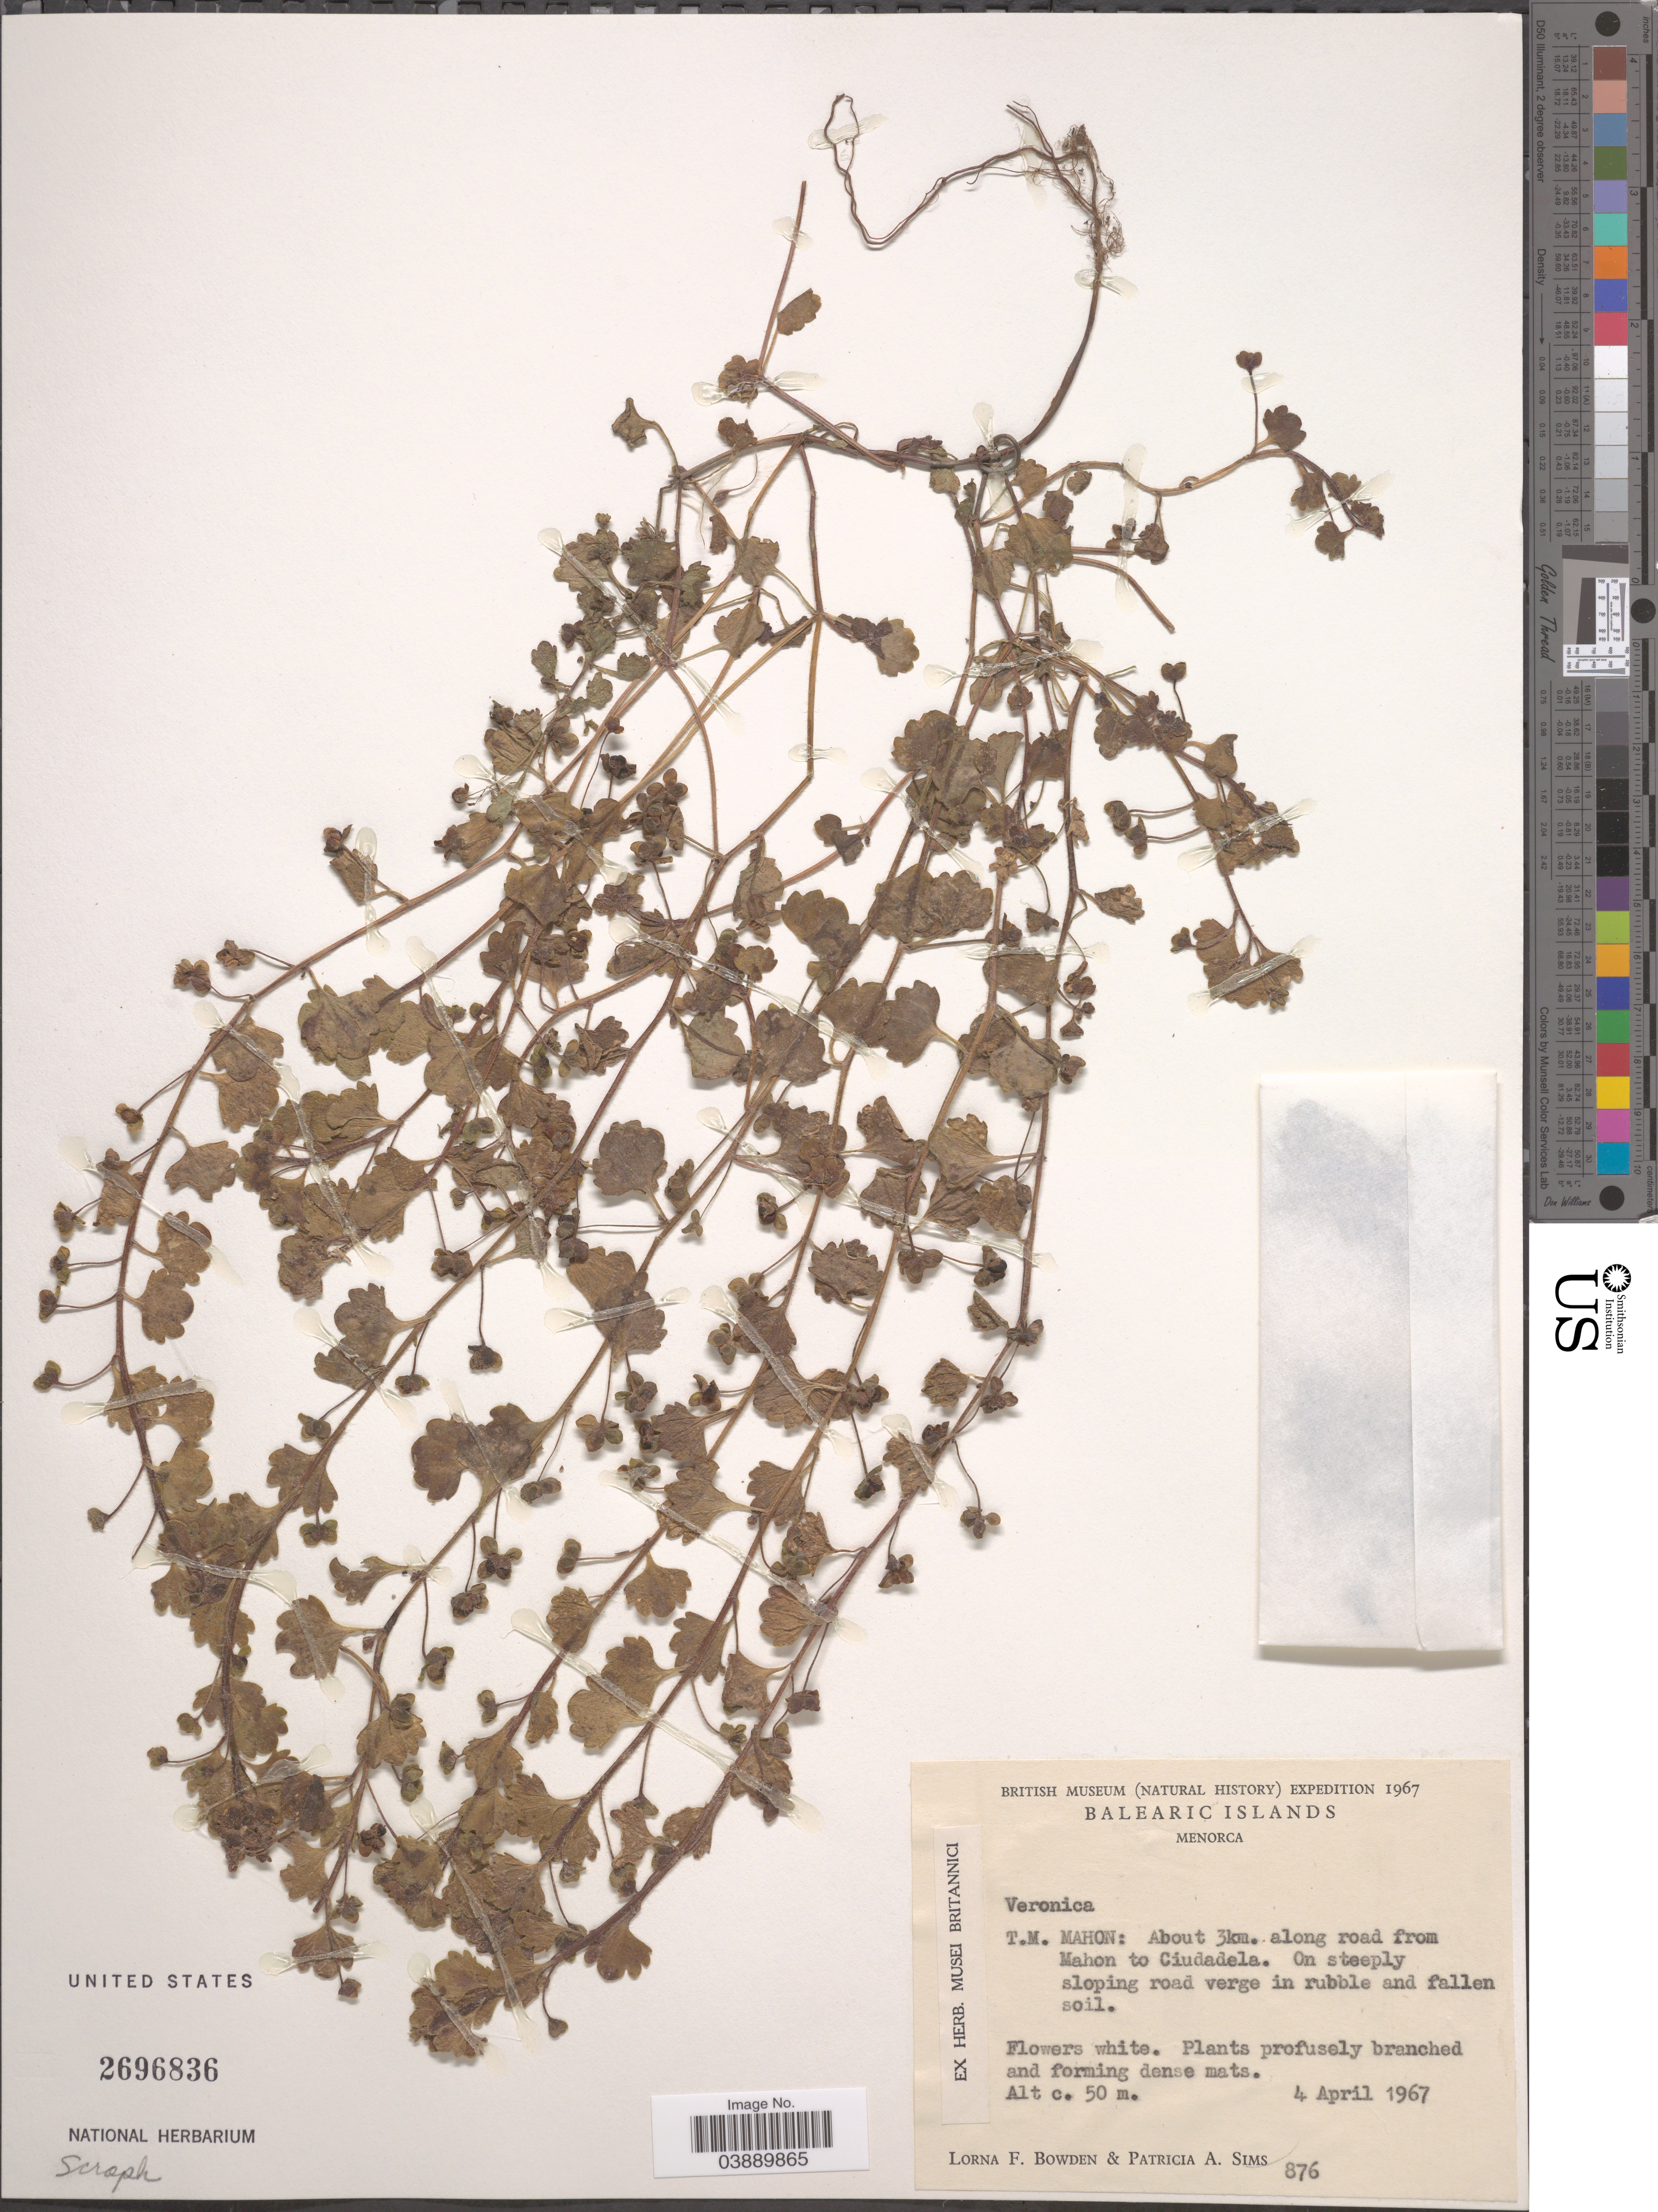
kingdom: Plantae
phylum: Tracheophyta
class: Magnoliopsida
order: Lamiales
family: Plantaginaceae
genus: Veronica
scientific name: Veronica cymbalaria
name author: M. Bodard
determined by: Albach, Dirk C.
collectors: L. F. Bowden & P. A. Sims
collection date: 1967-04-04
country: Spain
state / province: Islas Baleares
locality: Balearic Islands. Menorca. T. H. Mahon: About 3km. along road from Mahon to Ciudadela.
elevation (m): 50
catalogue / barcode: US 2696836